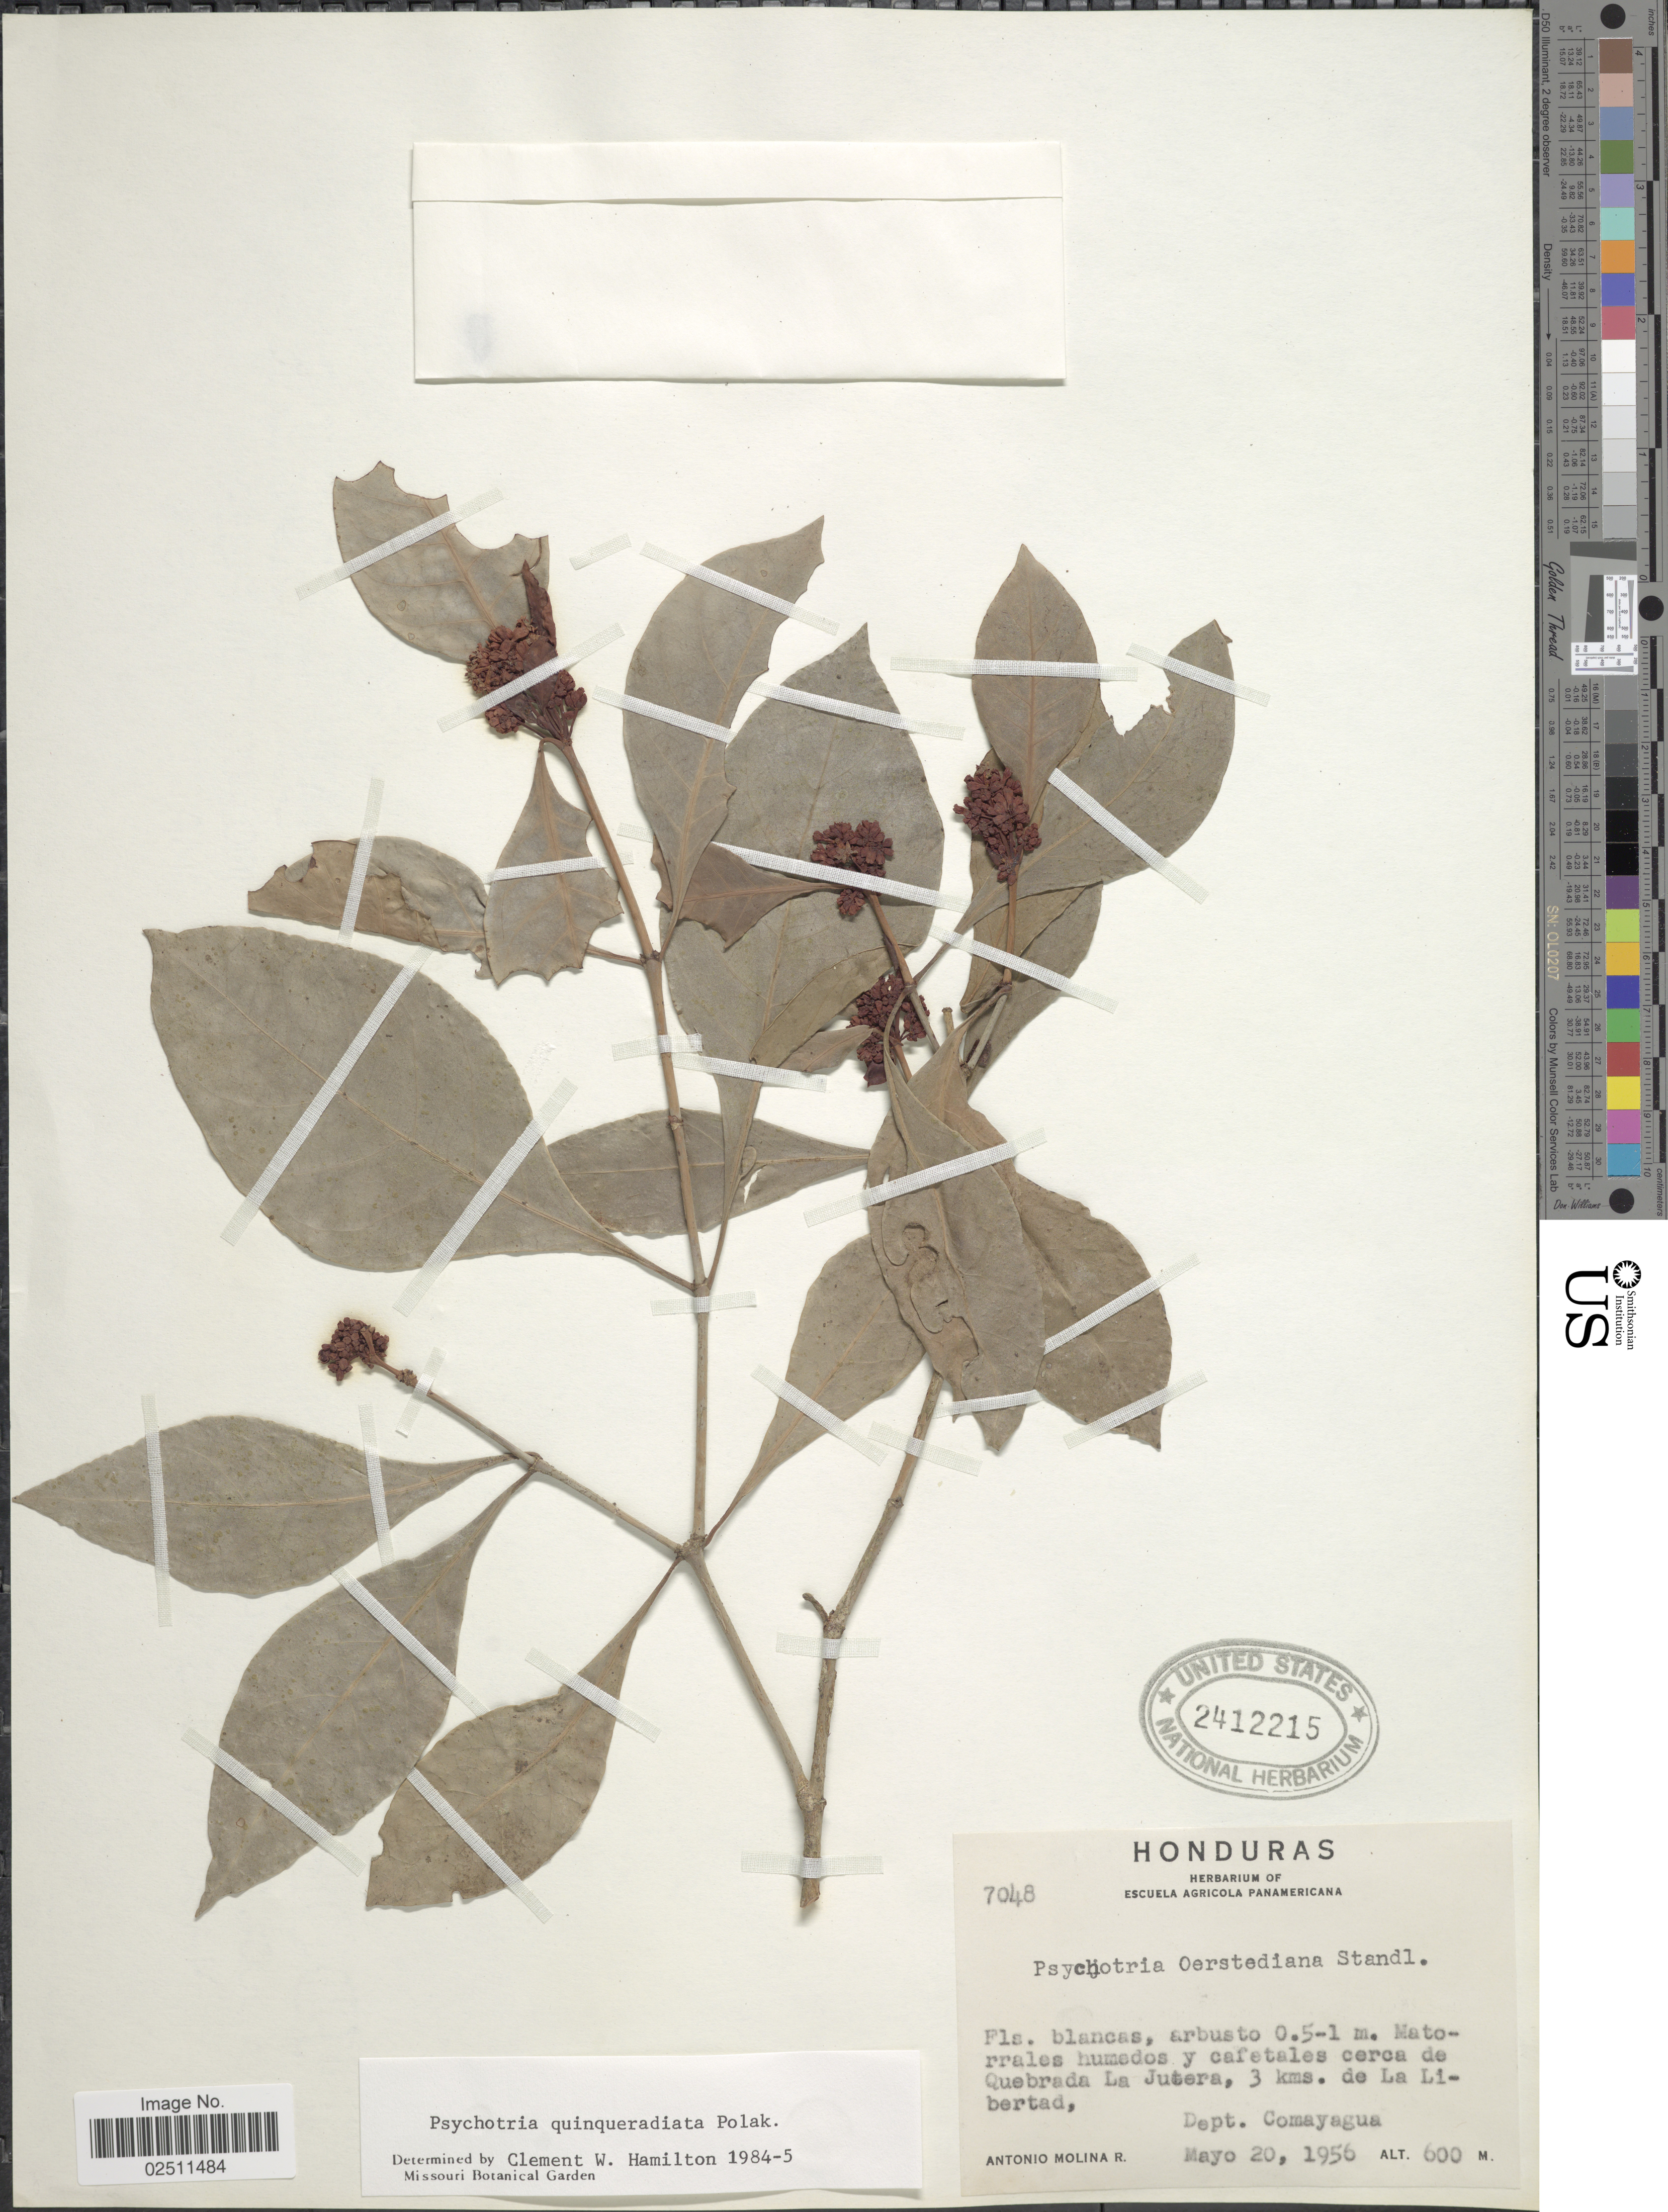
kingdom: Plantae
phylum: Tracheophyta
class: Magnoliopsida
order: Gentianales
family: Rubiaceae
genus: Psychotria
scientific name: Psychotria quinqueradiata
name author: Pol.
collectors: A. Molina R.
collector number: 7048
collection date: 1956-05-20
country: Honduras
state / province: Comayagua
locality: Matorrales humedos y cafetales cerca de Quebrada La Jutera, 3 kms. de La Libertad, Dept. Comayagua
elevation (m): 600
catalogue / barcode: US 2412215